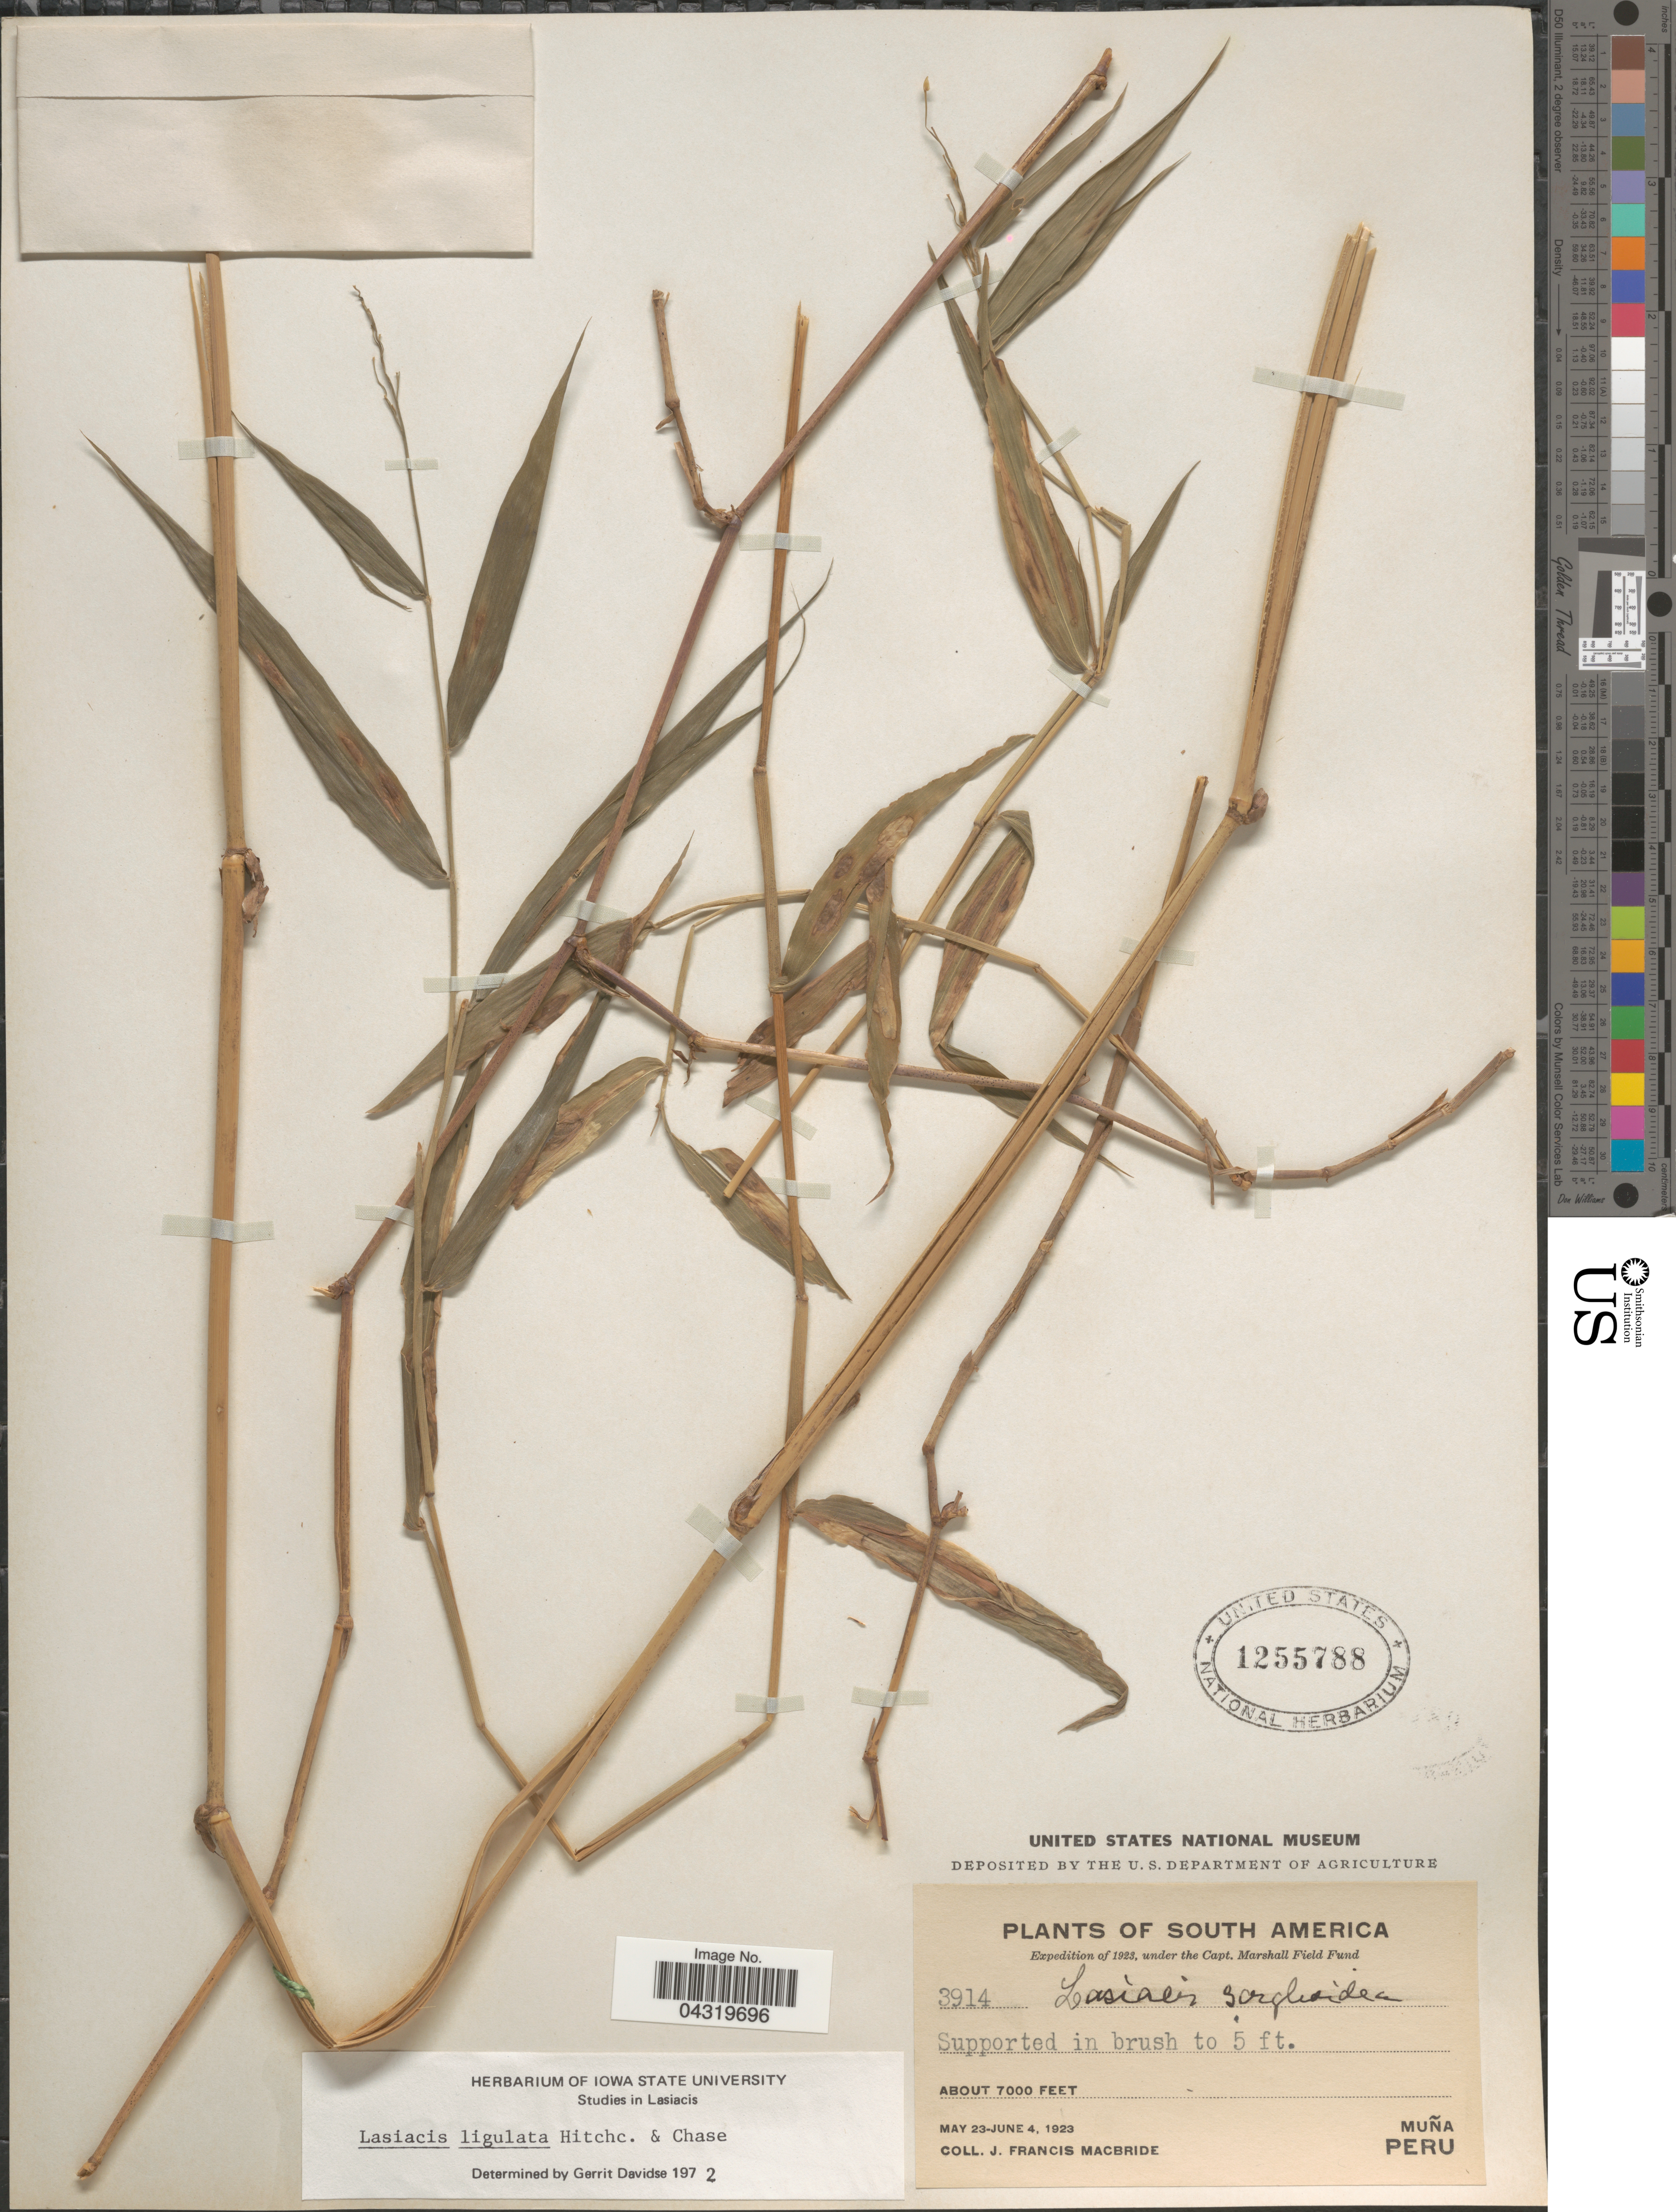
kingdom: Plantae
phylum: Tracheophyta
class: Liliopsida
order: Poales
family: Poaceae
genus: Lasiacis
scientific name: Lasiacis ligulata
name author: Hitchc. & Chase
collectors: J. F. Macbride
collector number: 3914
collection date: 1923-05-23/1923-06-04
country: Peru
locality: Expedition of 1923. Muña.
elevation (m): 2134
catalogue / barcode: US 1255788